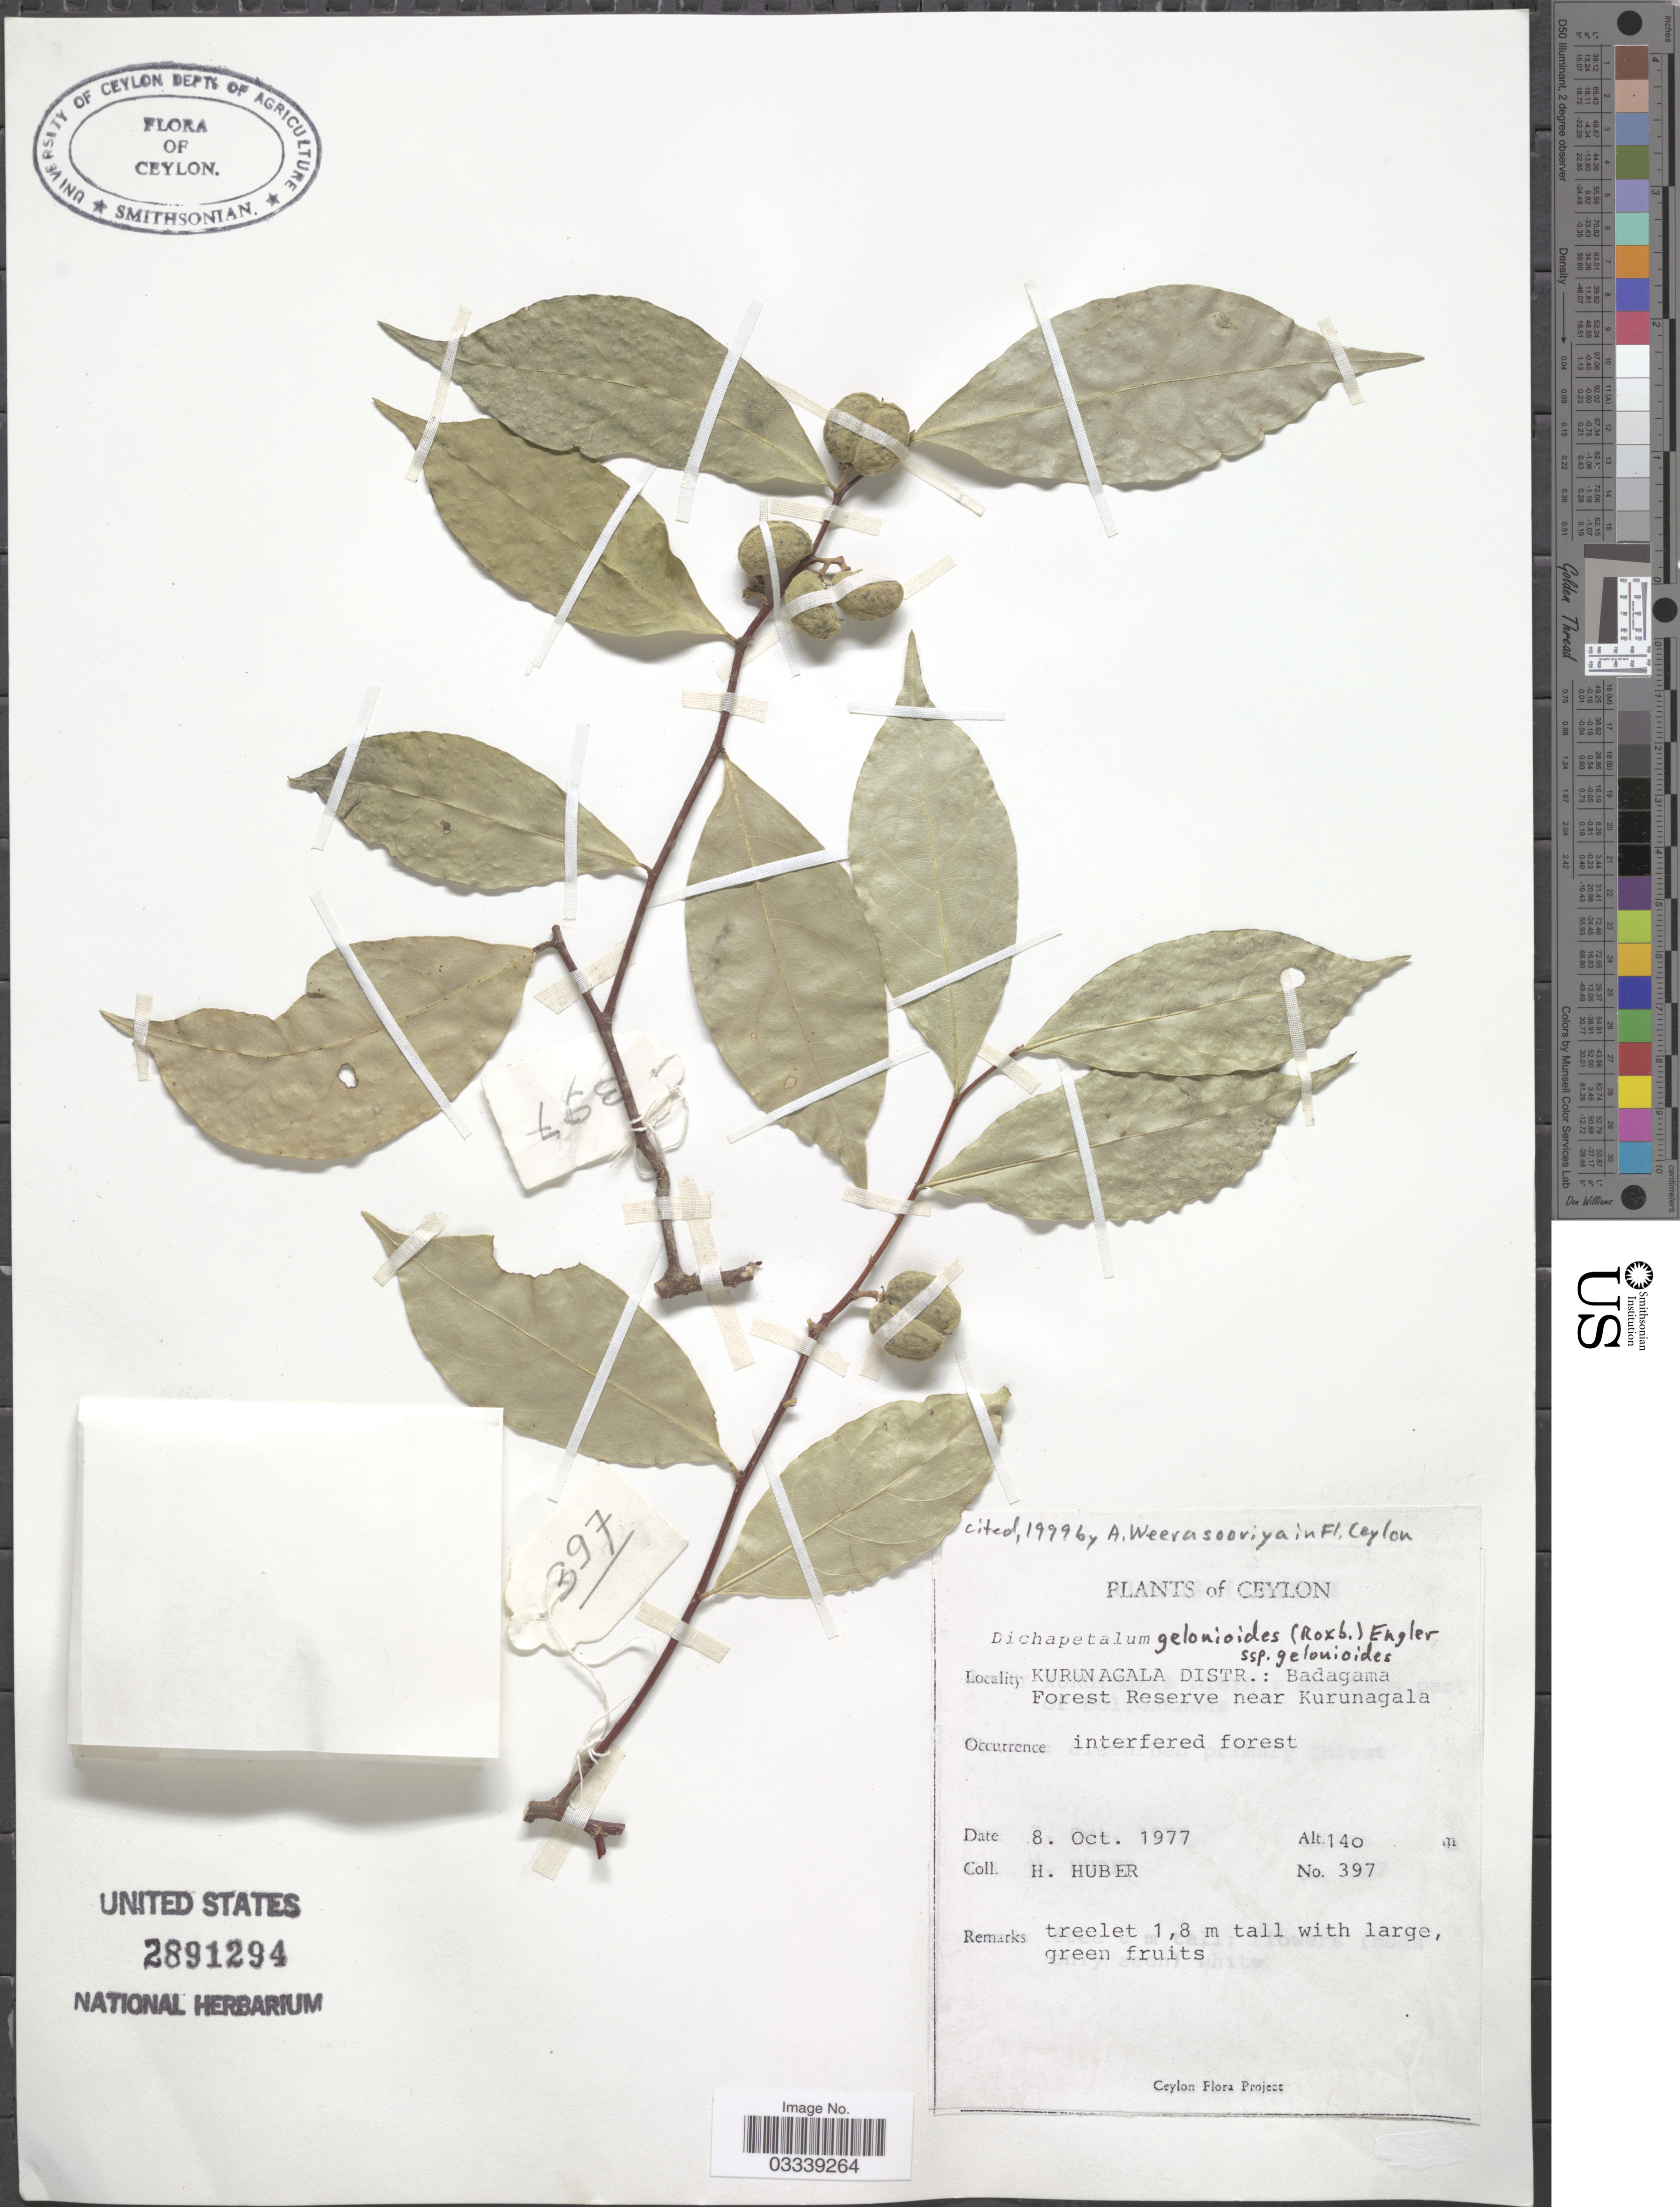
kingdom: Plantae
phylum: Tracheophyta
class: Magnoliopsida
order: Malpighiales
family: Dichapetalaceae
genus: Dichapetalum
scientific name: Dichapetalum gelonioides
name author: (Roxb.) Engl.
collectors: H. Huber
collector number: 397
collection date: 1977-10-08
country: Sri Lanka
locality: Ceylon, Kurunagala Distr.: Badagama, Forest Reserve near Kurunagala.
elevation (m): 140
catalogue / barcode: US 2891294